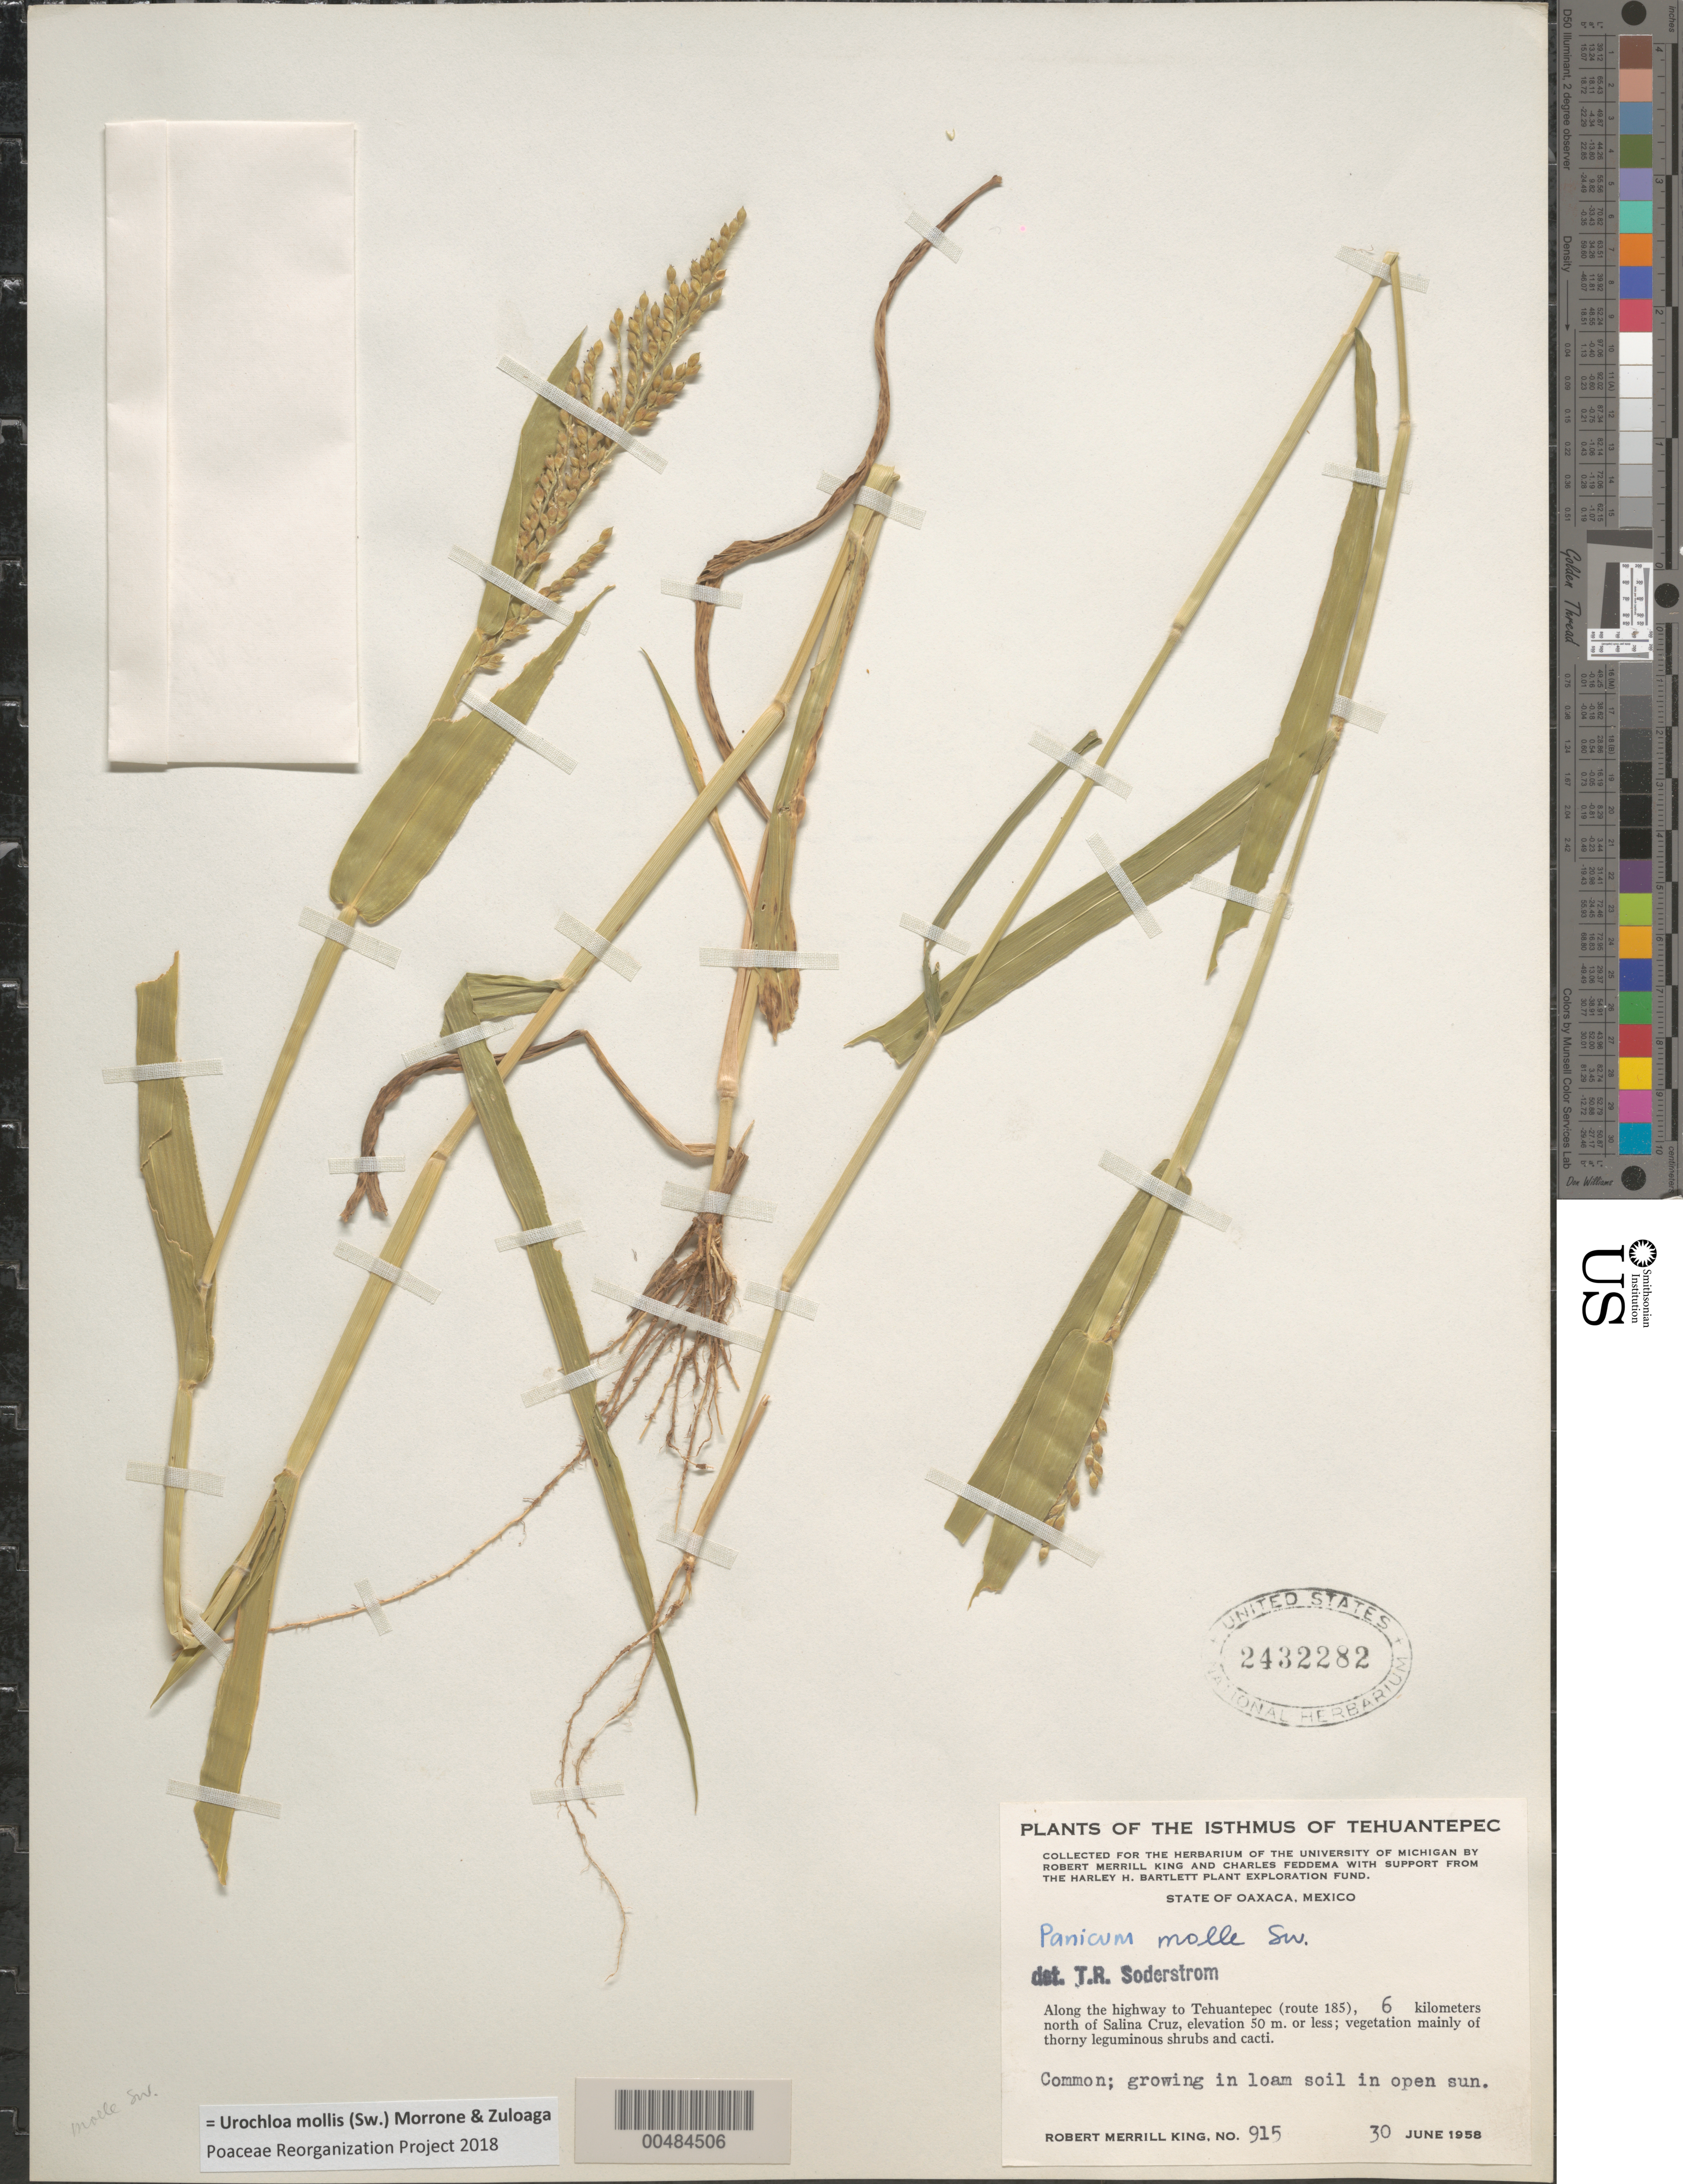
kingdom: Plantae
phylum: Tracheophyta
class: Liliopsida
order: Poales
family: Poaceae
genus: Brachiaria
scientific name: Brachiaria molle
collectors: R. M. King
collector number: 915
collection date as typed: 30 Jun 1958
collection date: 1958-06-30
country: Mexico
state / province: Oaxaca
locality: Isthmus of Tehuantepec, along the highway to Tehuantepec (route 185), 6 km N of Salina Cruz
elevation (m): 0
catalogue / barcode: US 2432282